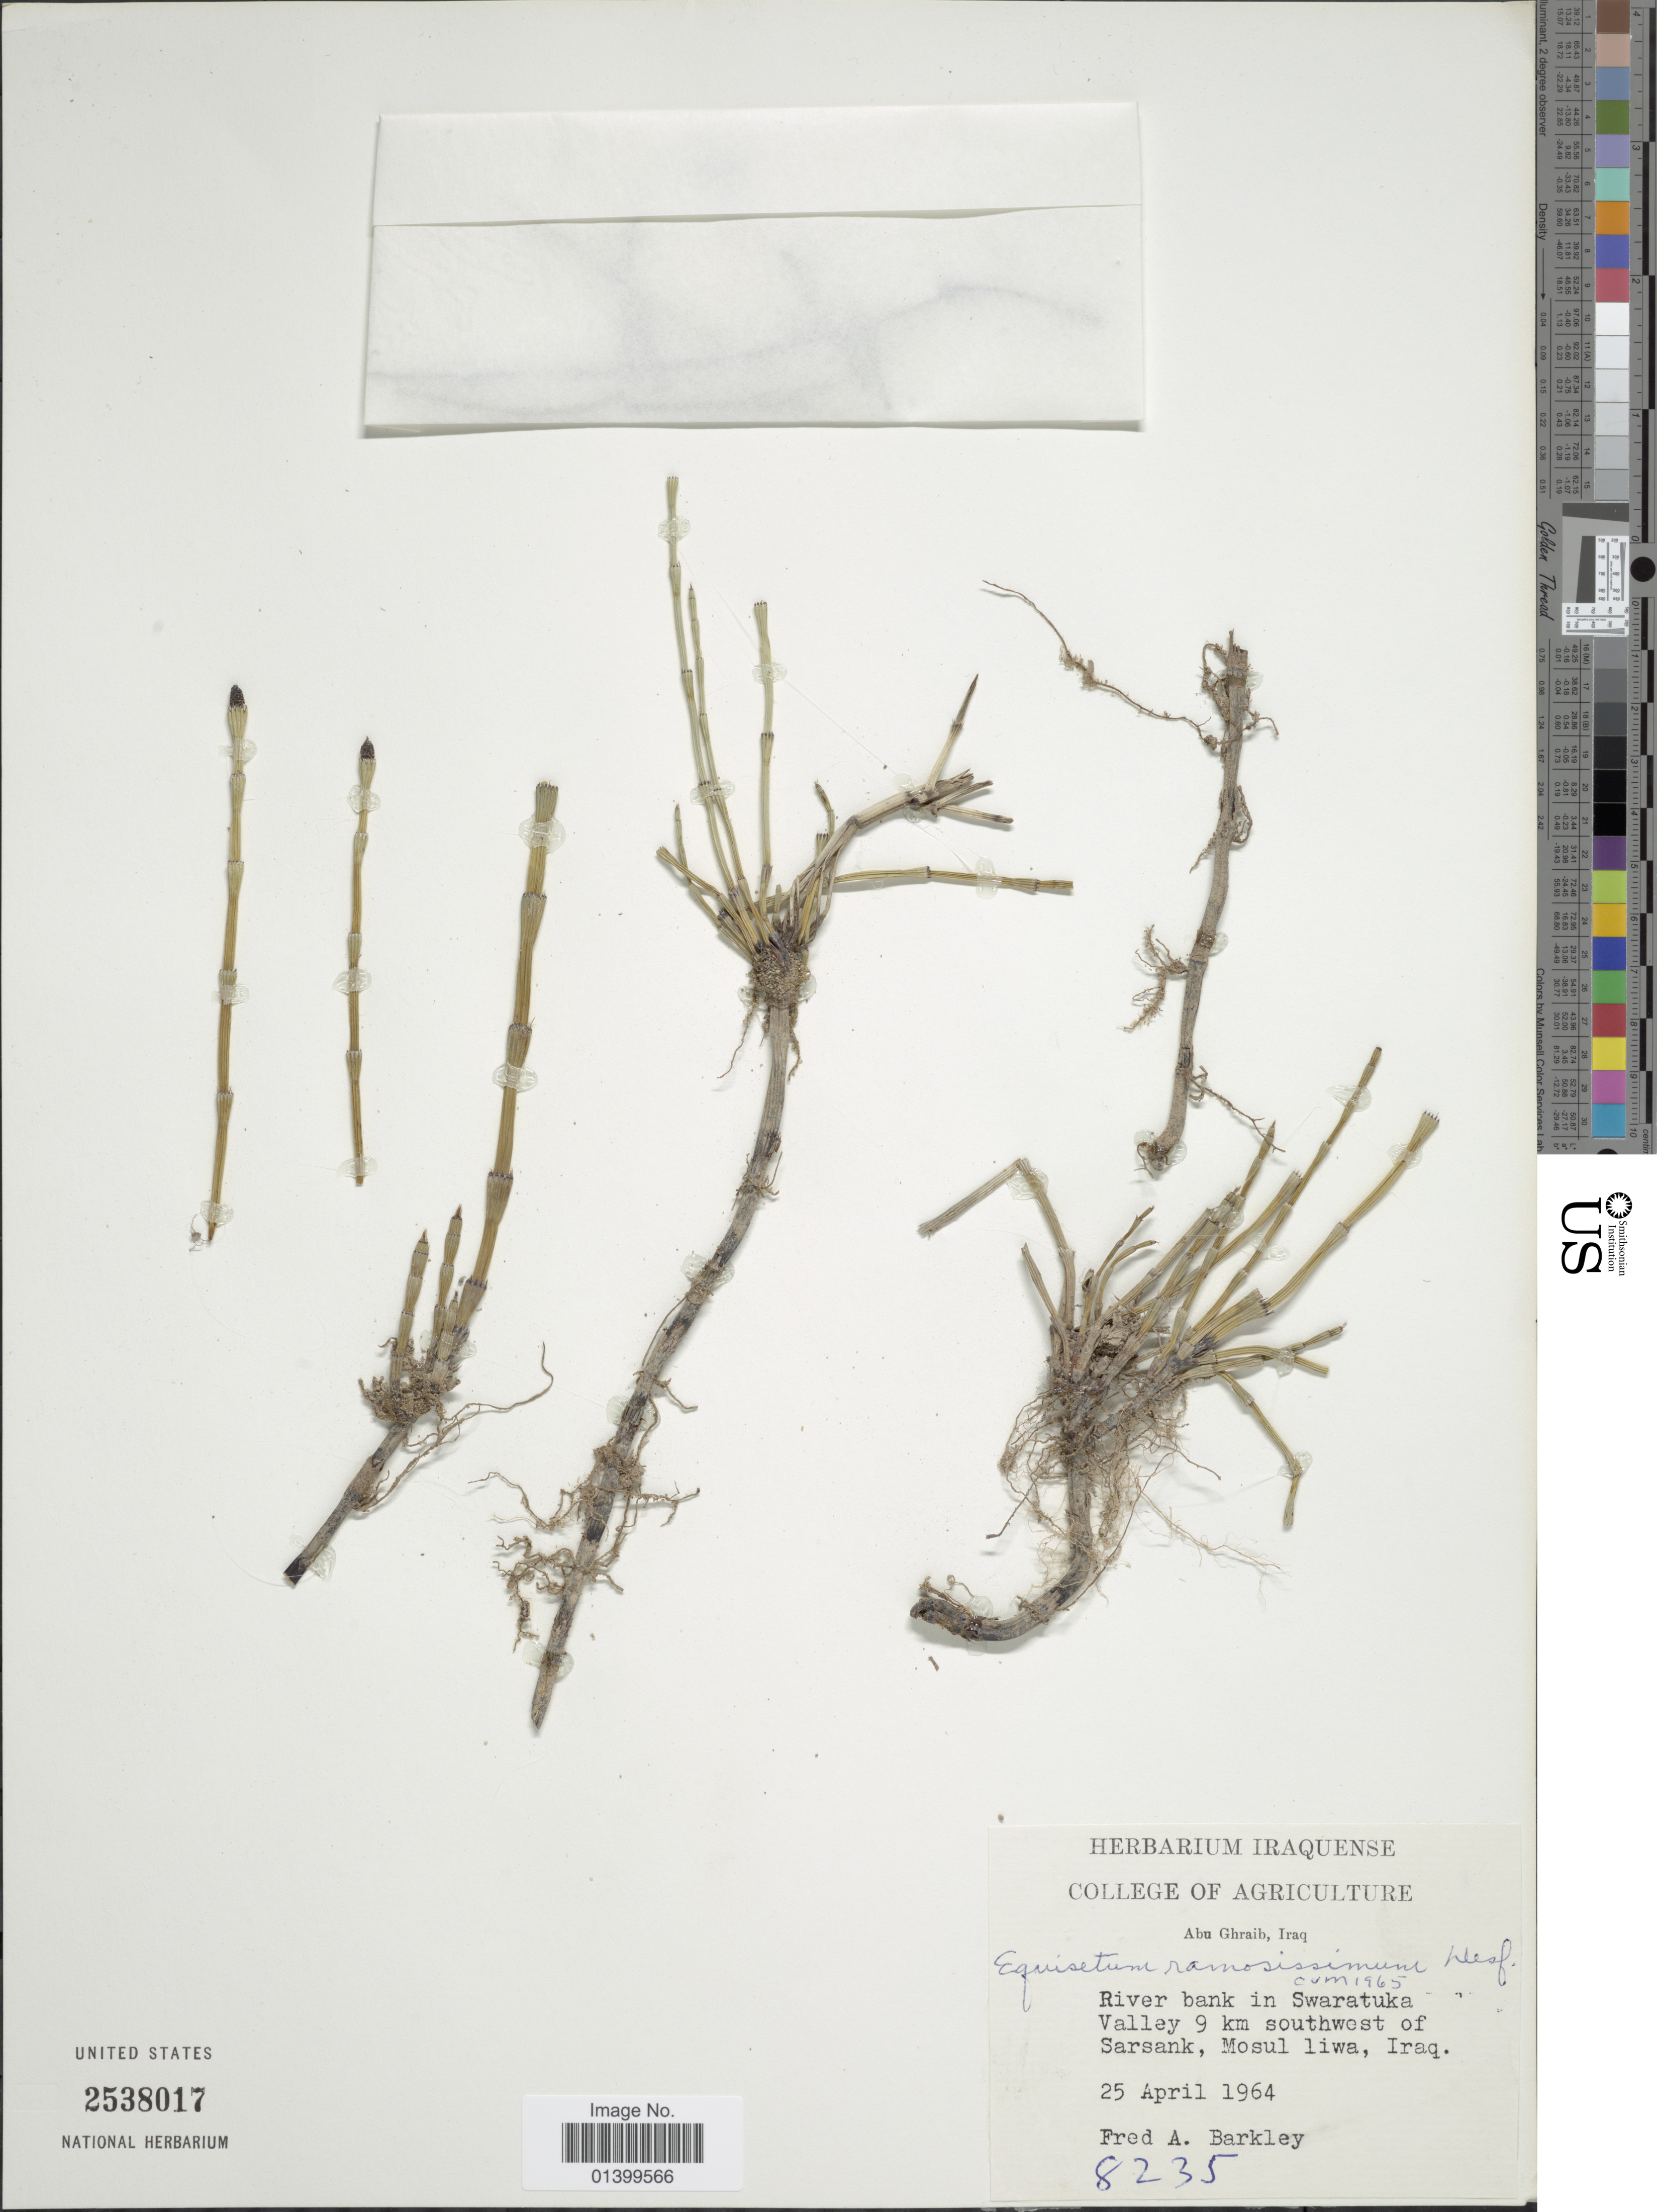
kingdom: Plantae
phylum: Tracheophyta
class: Polypodiopsida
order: Equisetales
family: Equisetaceae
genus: Equisetum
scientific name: Equisetum ramosissimum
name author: Desf.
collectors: F. A. Barkley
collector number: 8235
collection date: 1964-04-25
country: Iraq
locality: Abu Ghraib, Iraq. River bank in Swaratuka Valley 9 km southwest of Sarsank, Mosul liwa.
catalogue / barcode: US 2538017